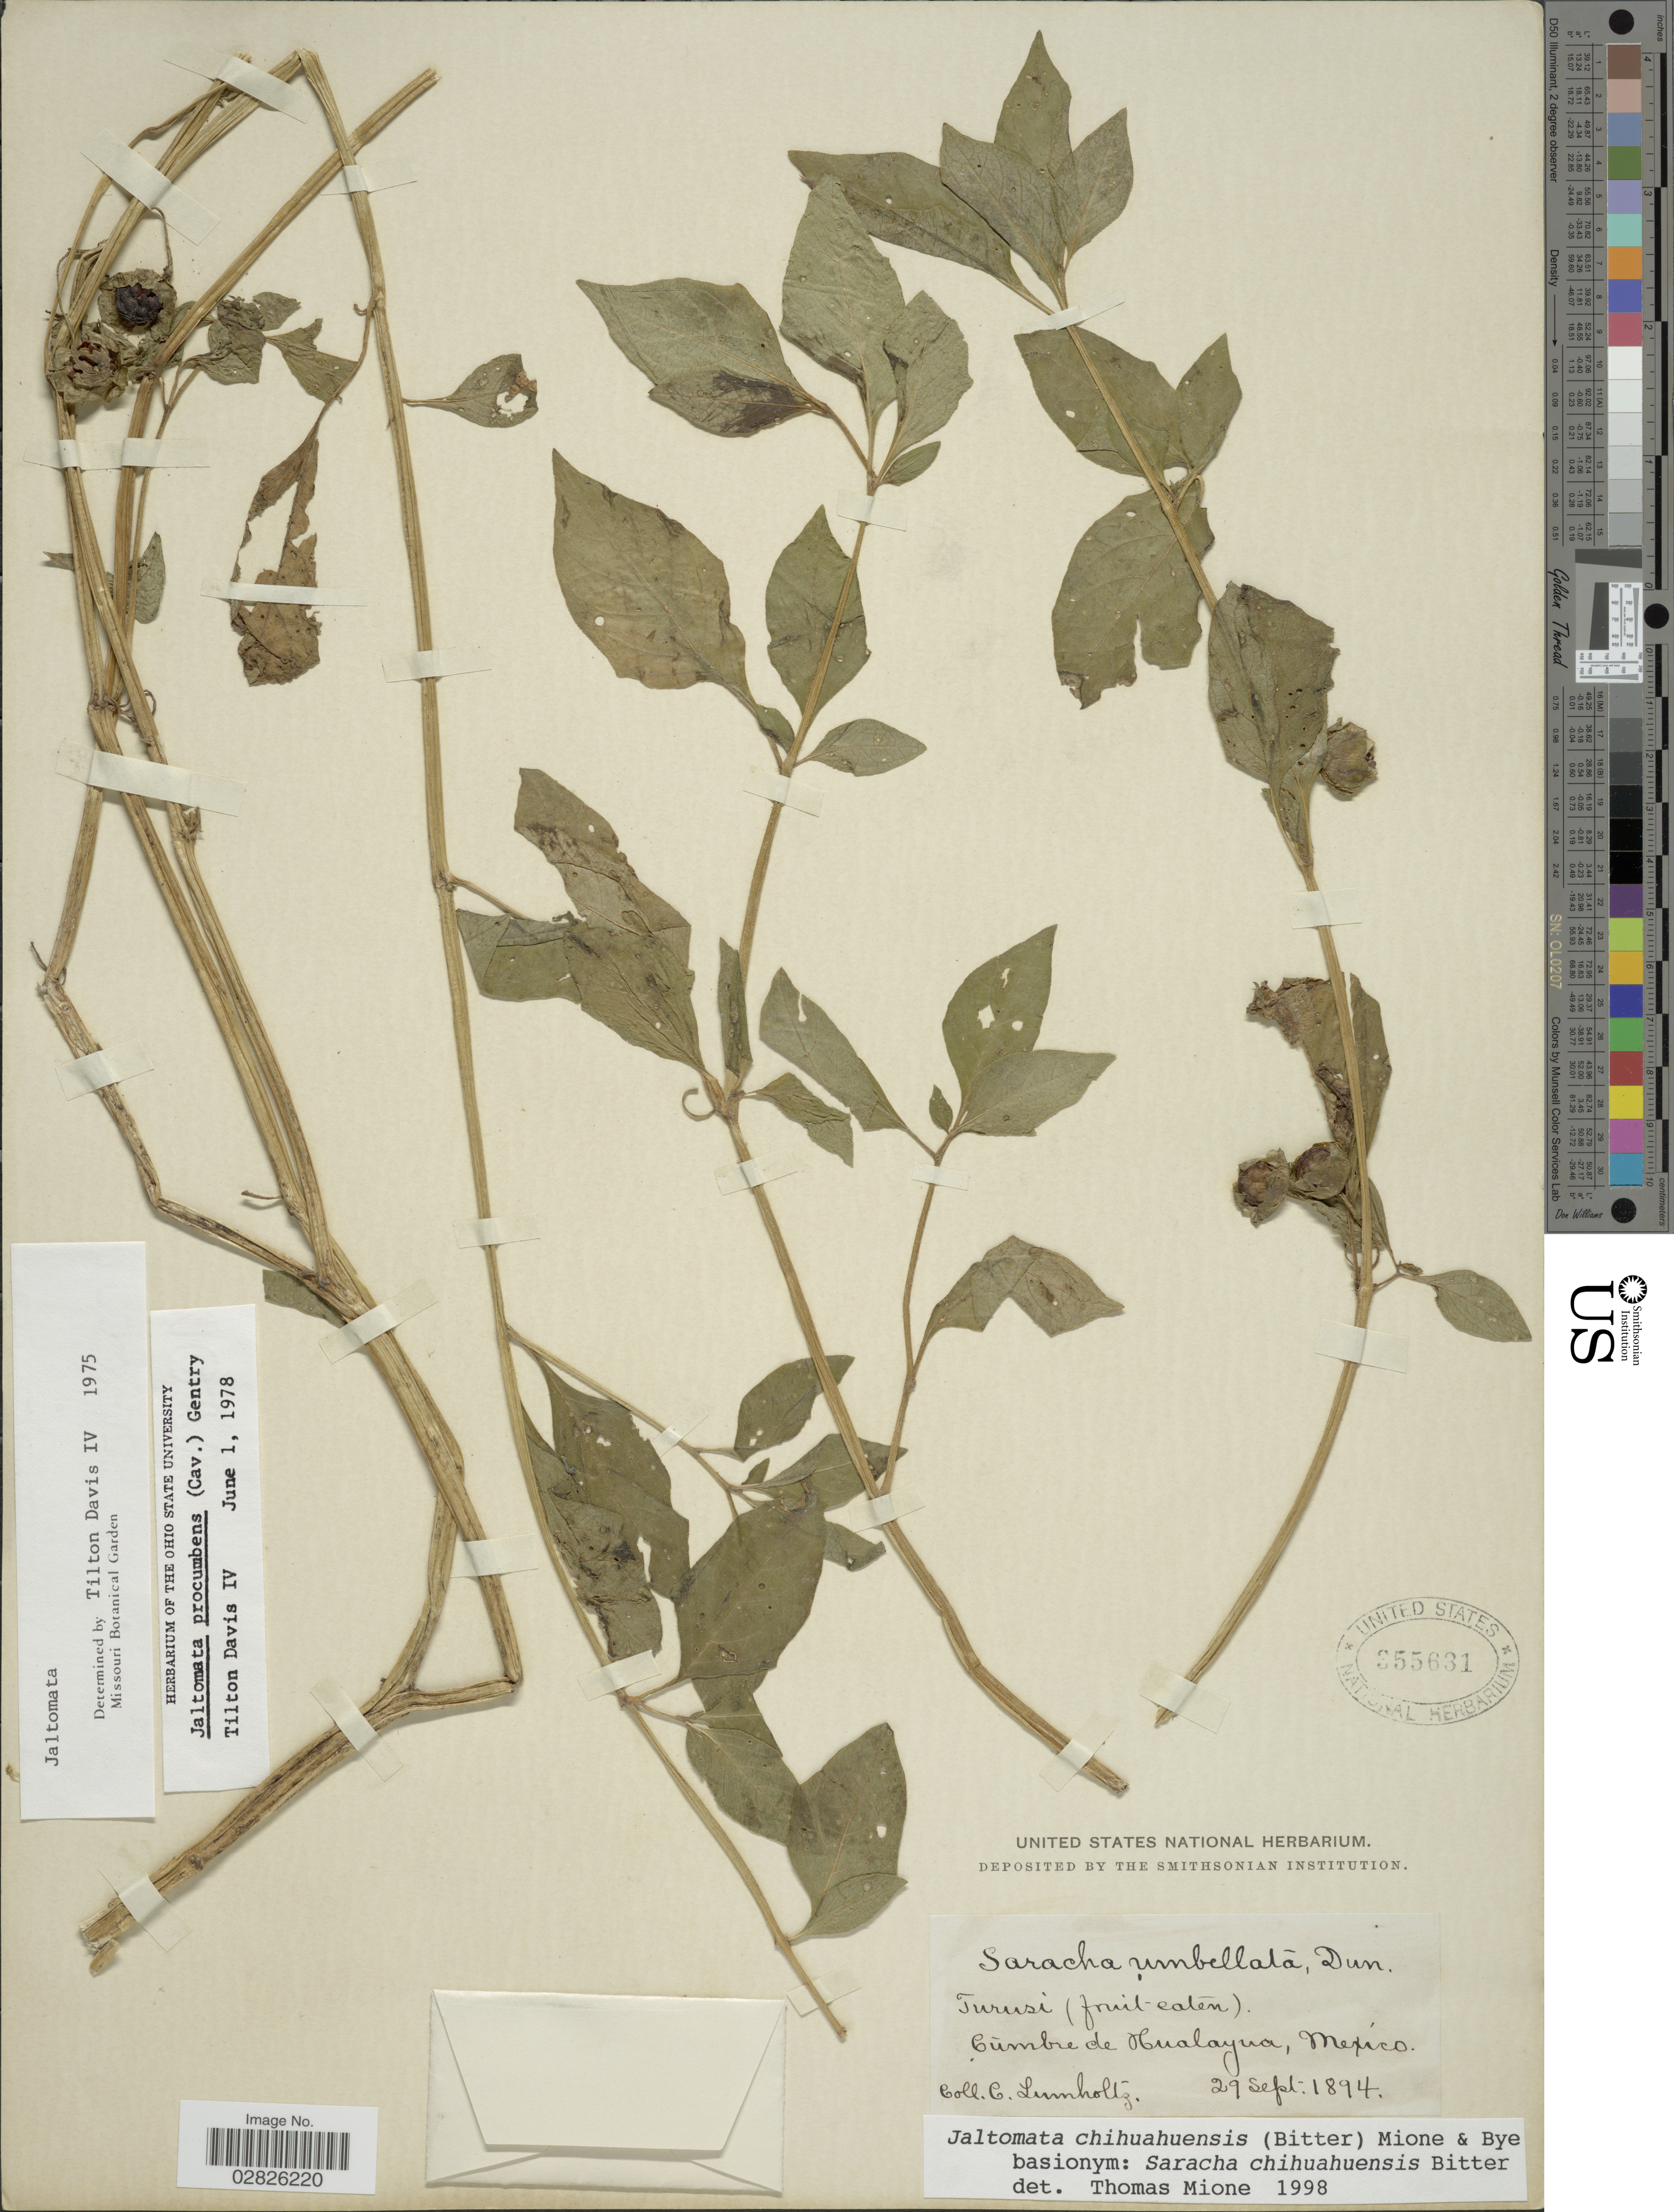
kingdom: Plantae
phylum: Tracheophyta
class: Magnoliopsida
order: Solanales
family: Solanaceae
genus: Jaltomata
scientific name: Jaltomata chihuahuensis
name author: (Bitter) Mione & Bye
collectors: C. Lumholtz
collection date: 1894-09-29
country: Mexico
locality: Cumbre de Hualayua [interpreted]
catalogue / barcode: US 355631